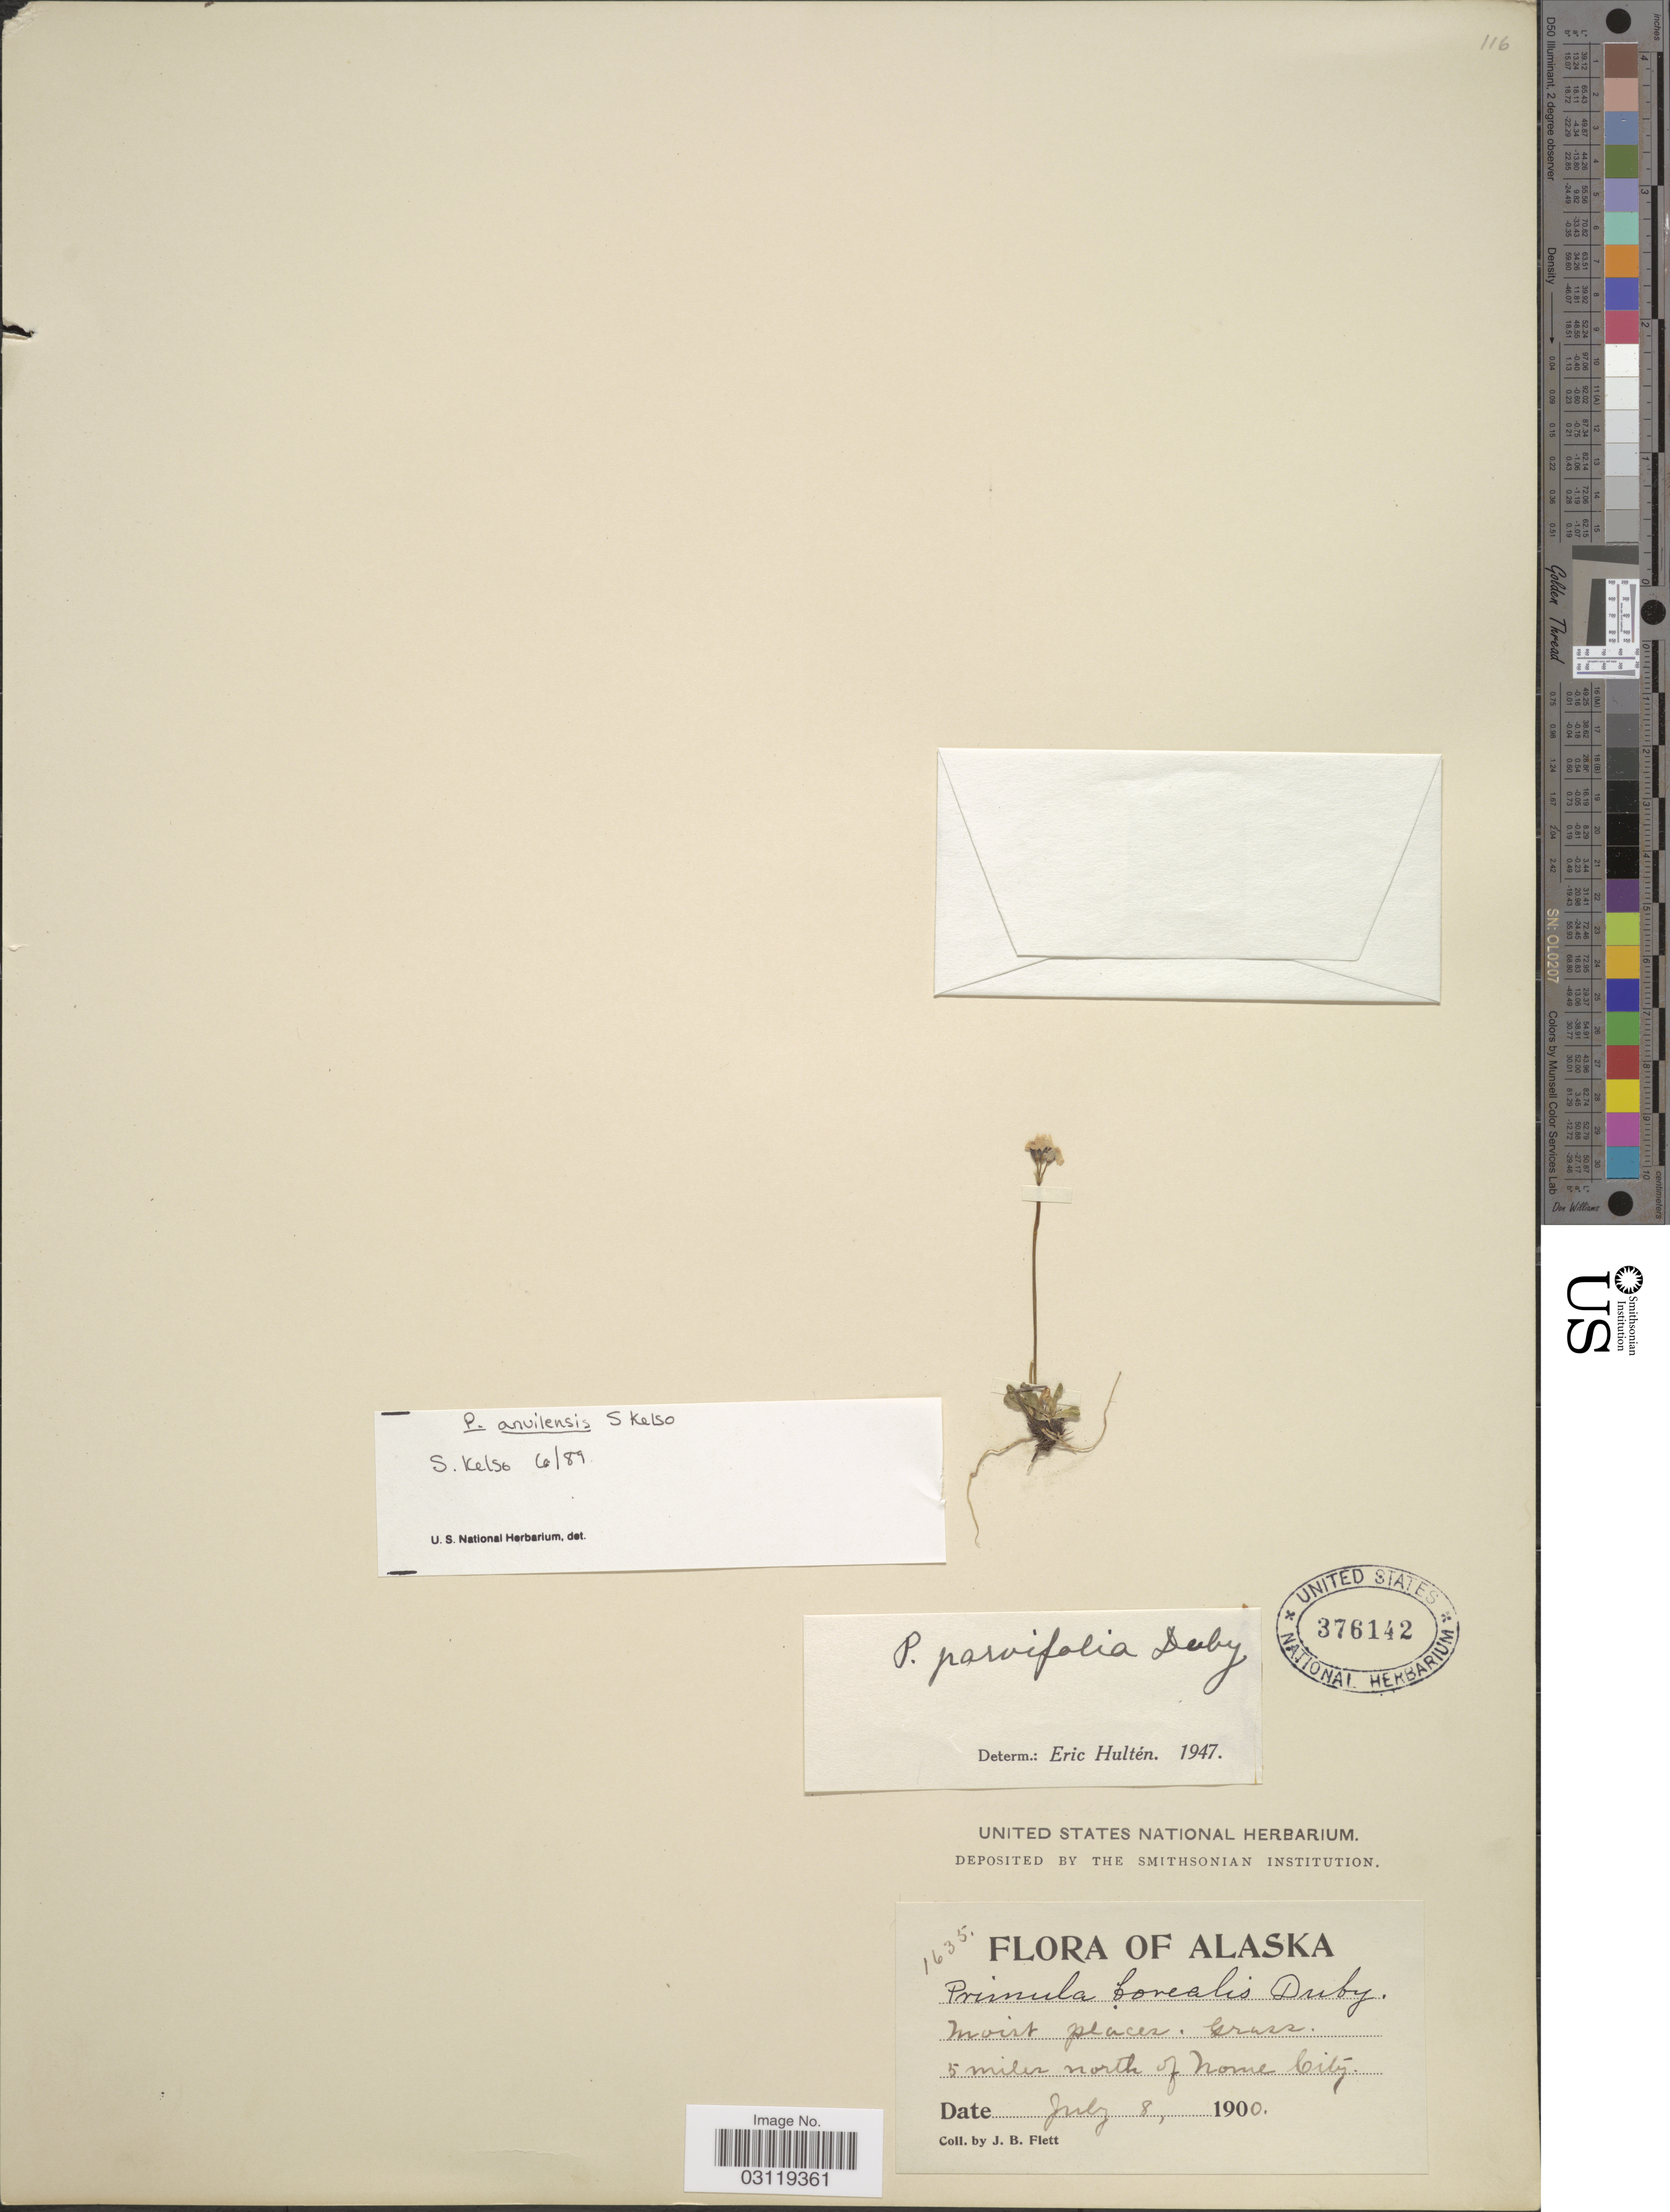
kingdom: Plantae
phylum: Tracheophyta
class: Magnoliopsida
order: Ericales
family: Primulaceae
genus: Primula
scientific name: Primula anvilensis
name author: S. Kelso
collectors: J. Flett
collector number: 1635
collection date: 1900-07-08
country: United States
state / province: Alaska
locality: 5 miles north of Nome City.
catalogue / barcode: US 376142